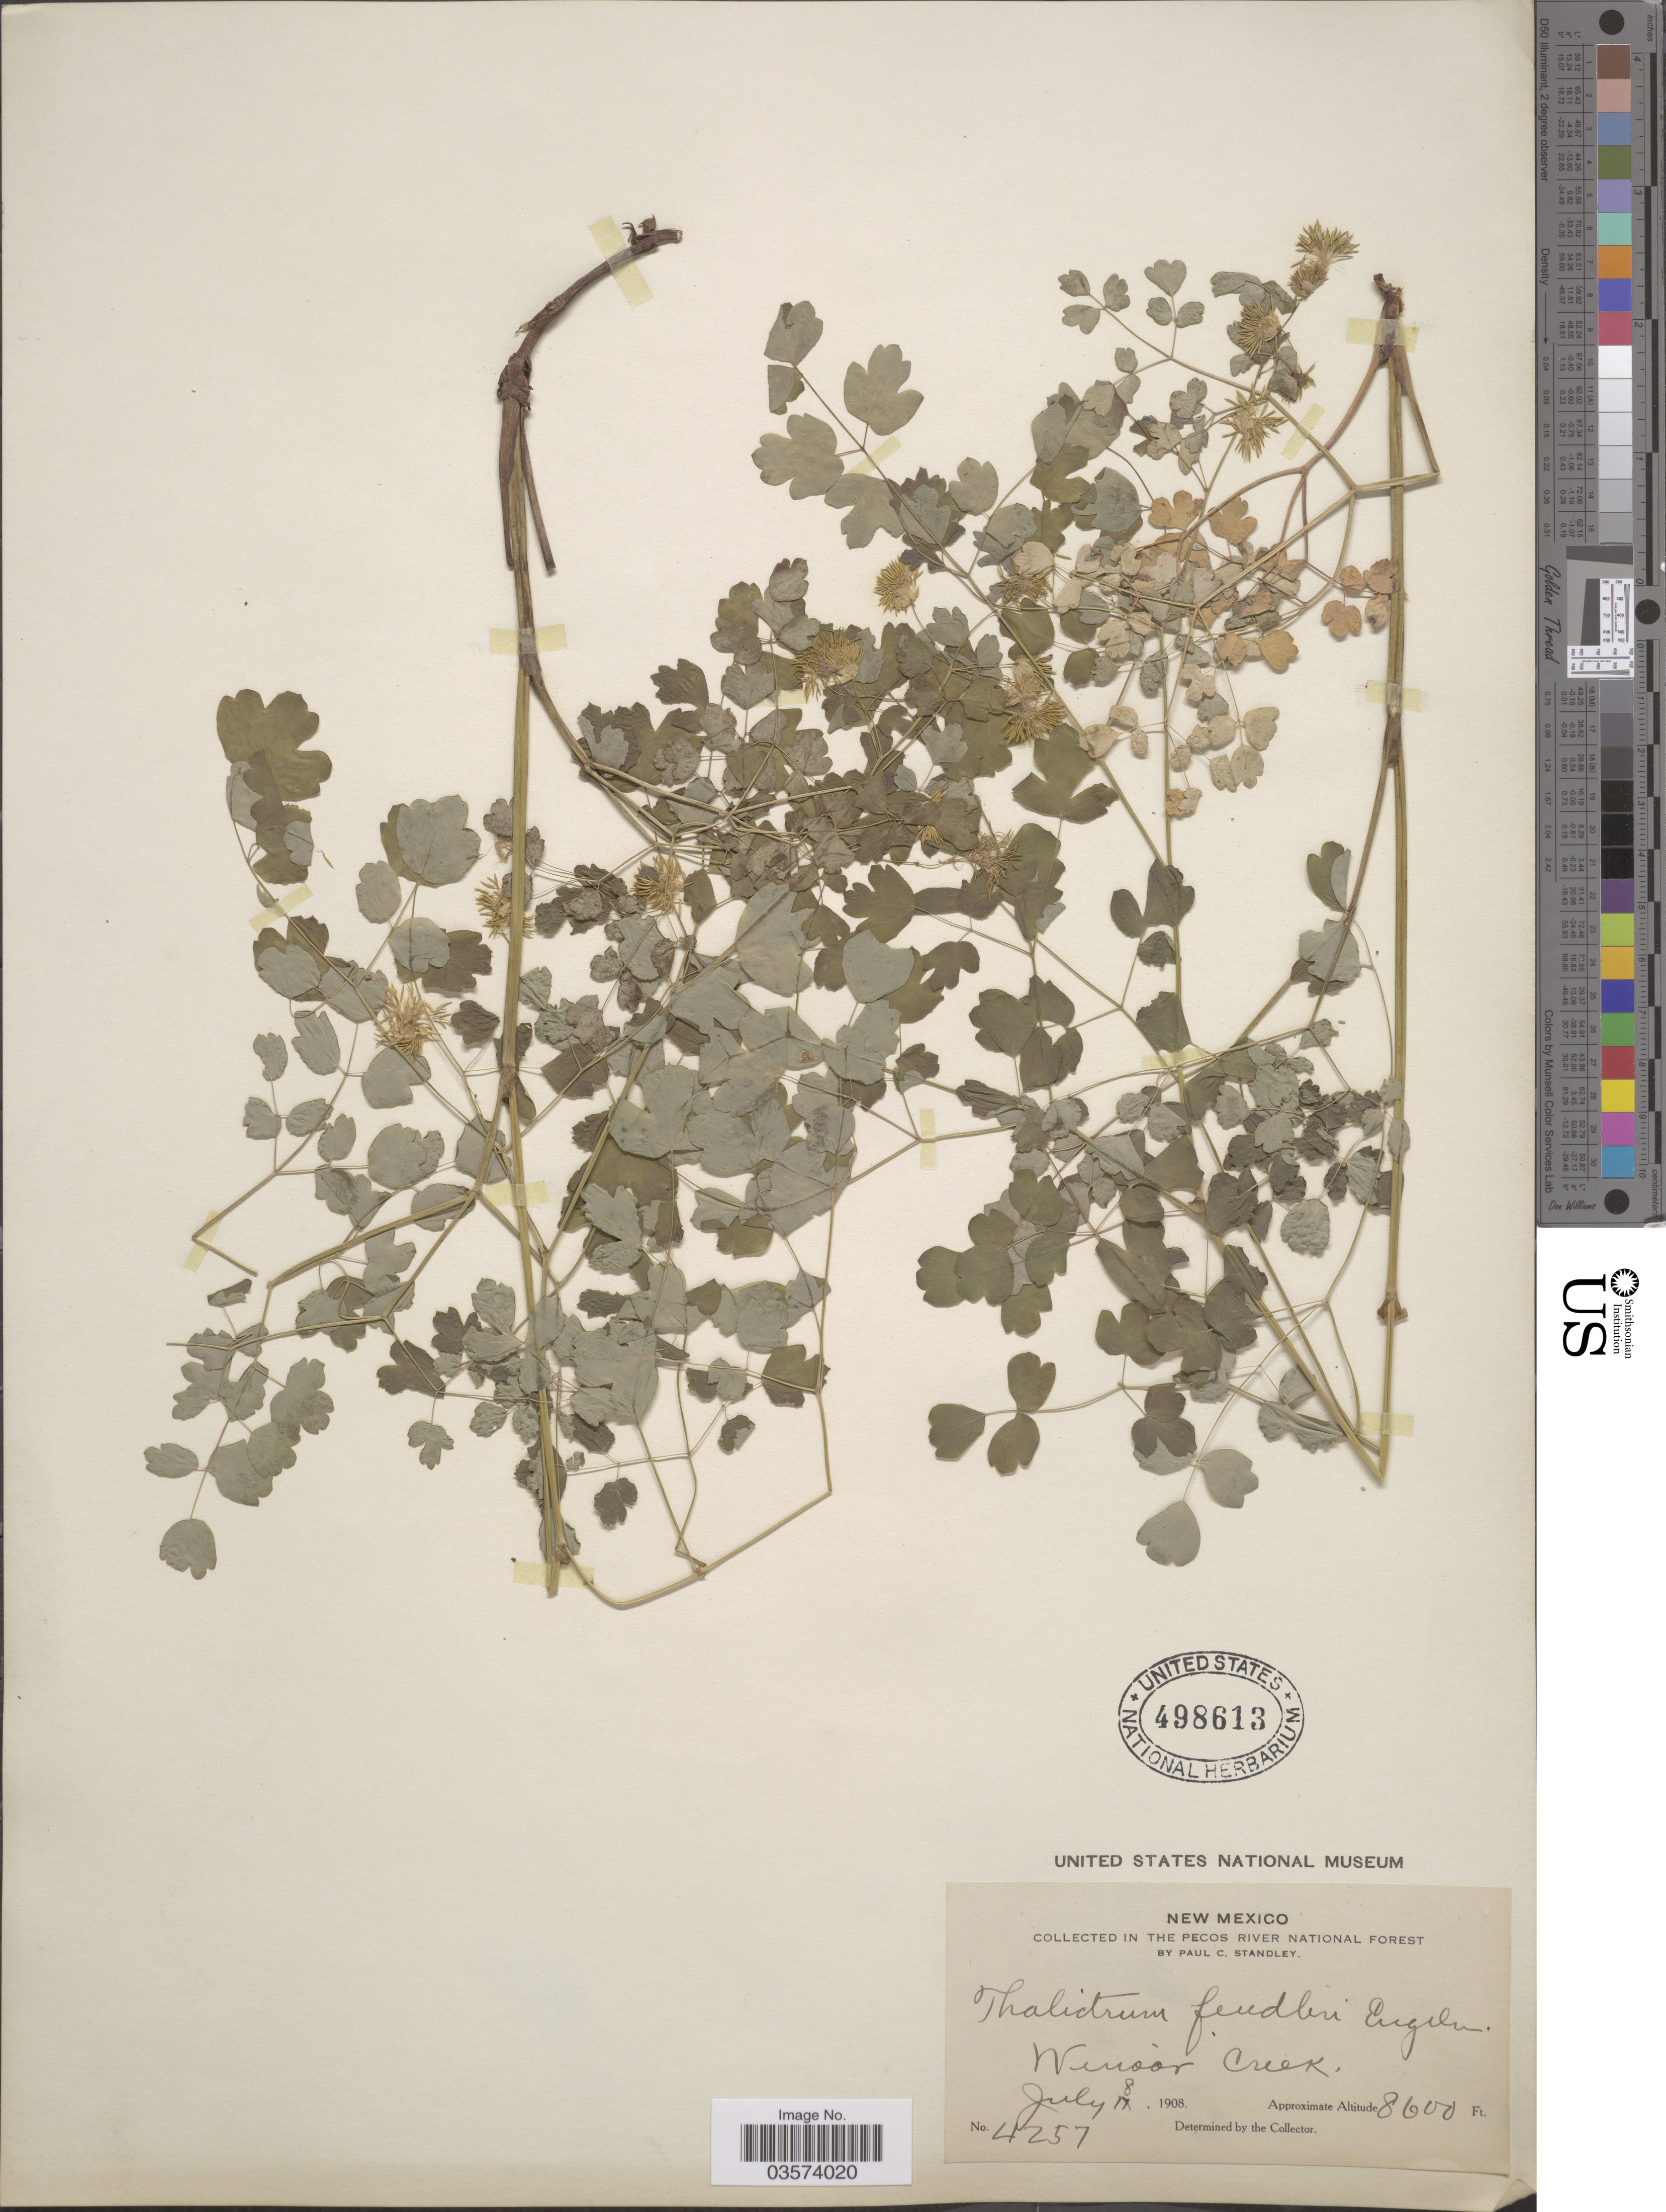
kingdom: Plantae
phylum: Tracheophyta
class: Magnoliopsida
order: Ranunculales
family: Ranunculaceae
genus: Thalictrum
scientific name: Thalictrum fendleri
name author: Engelm. ex A. Gray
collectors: P. C. Standley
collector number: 4257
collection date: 1908-07-08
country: United States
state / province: New Mexico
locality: The Pecos River National Forest. Winsor Creek.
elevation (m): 2621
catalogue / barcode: US 498613